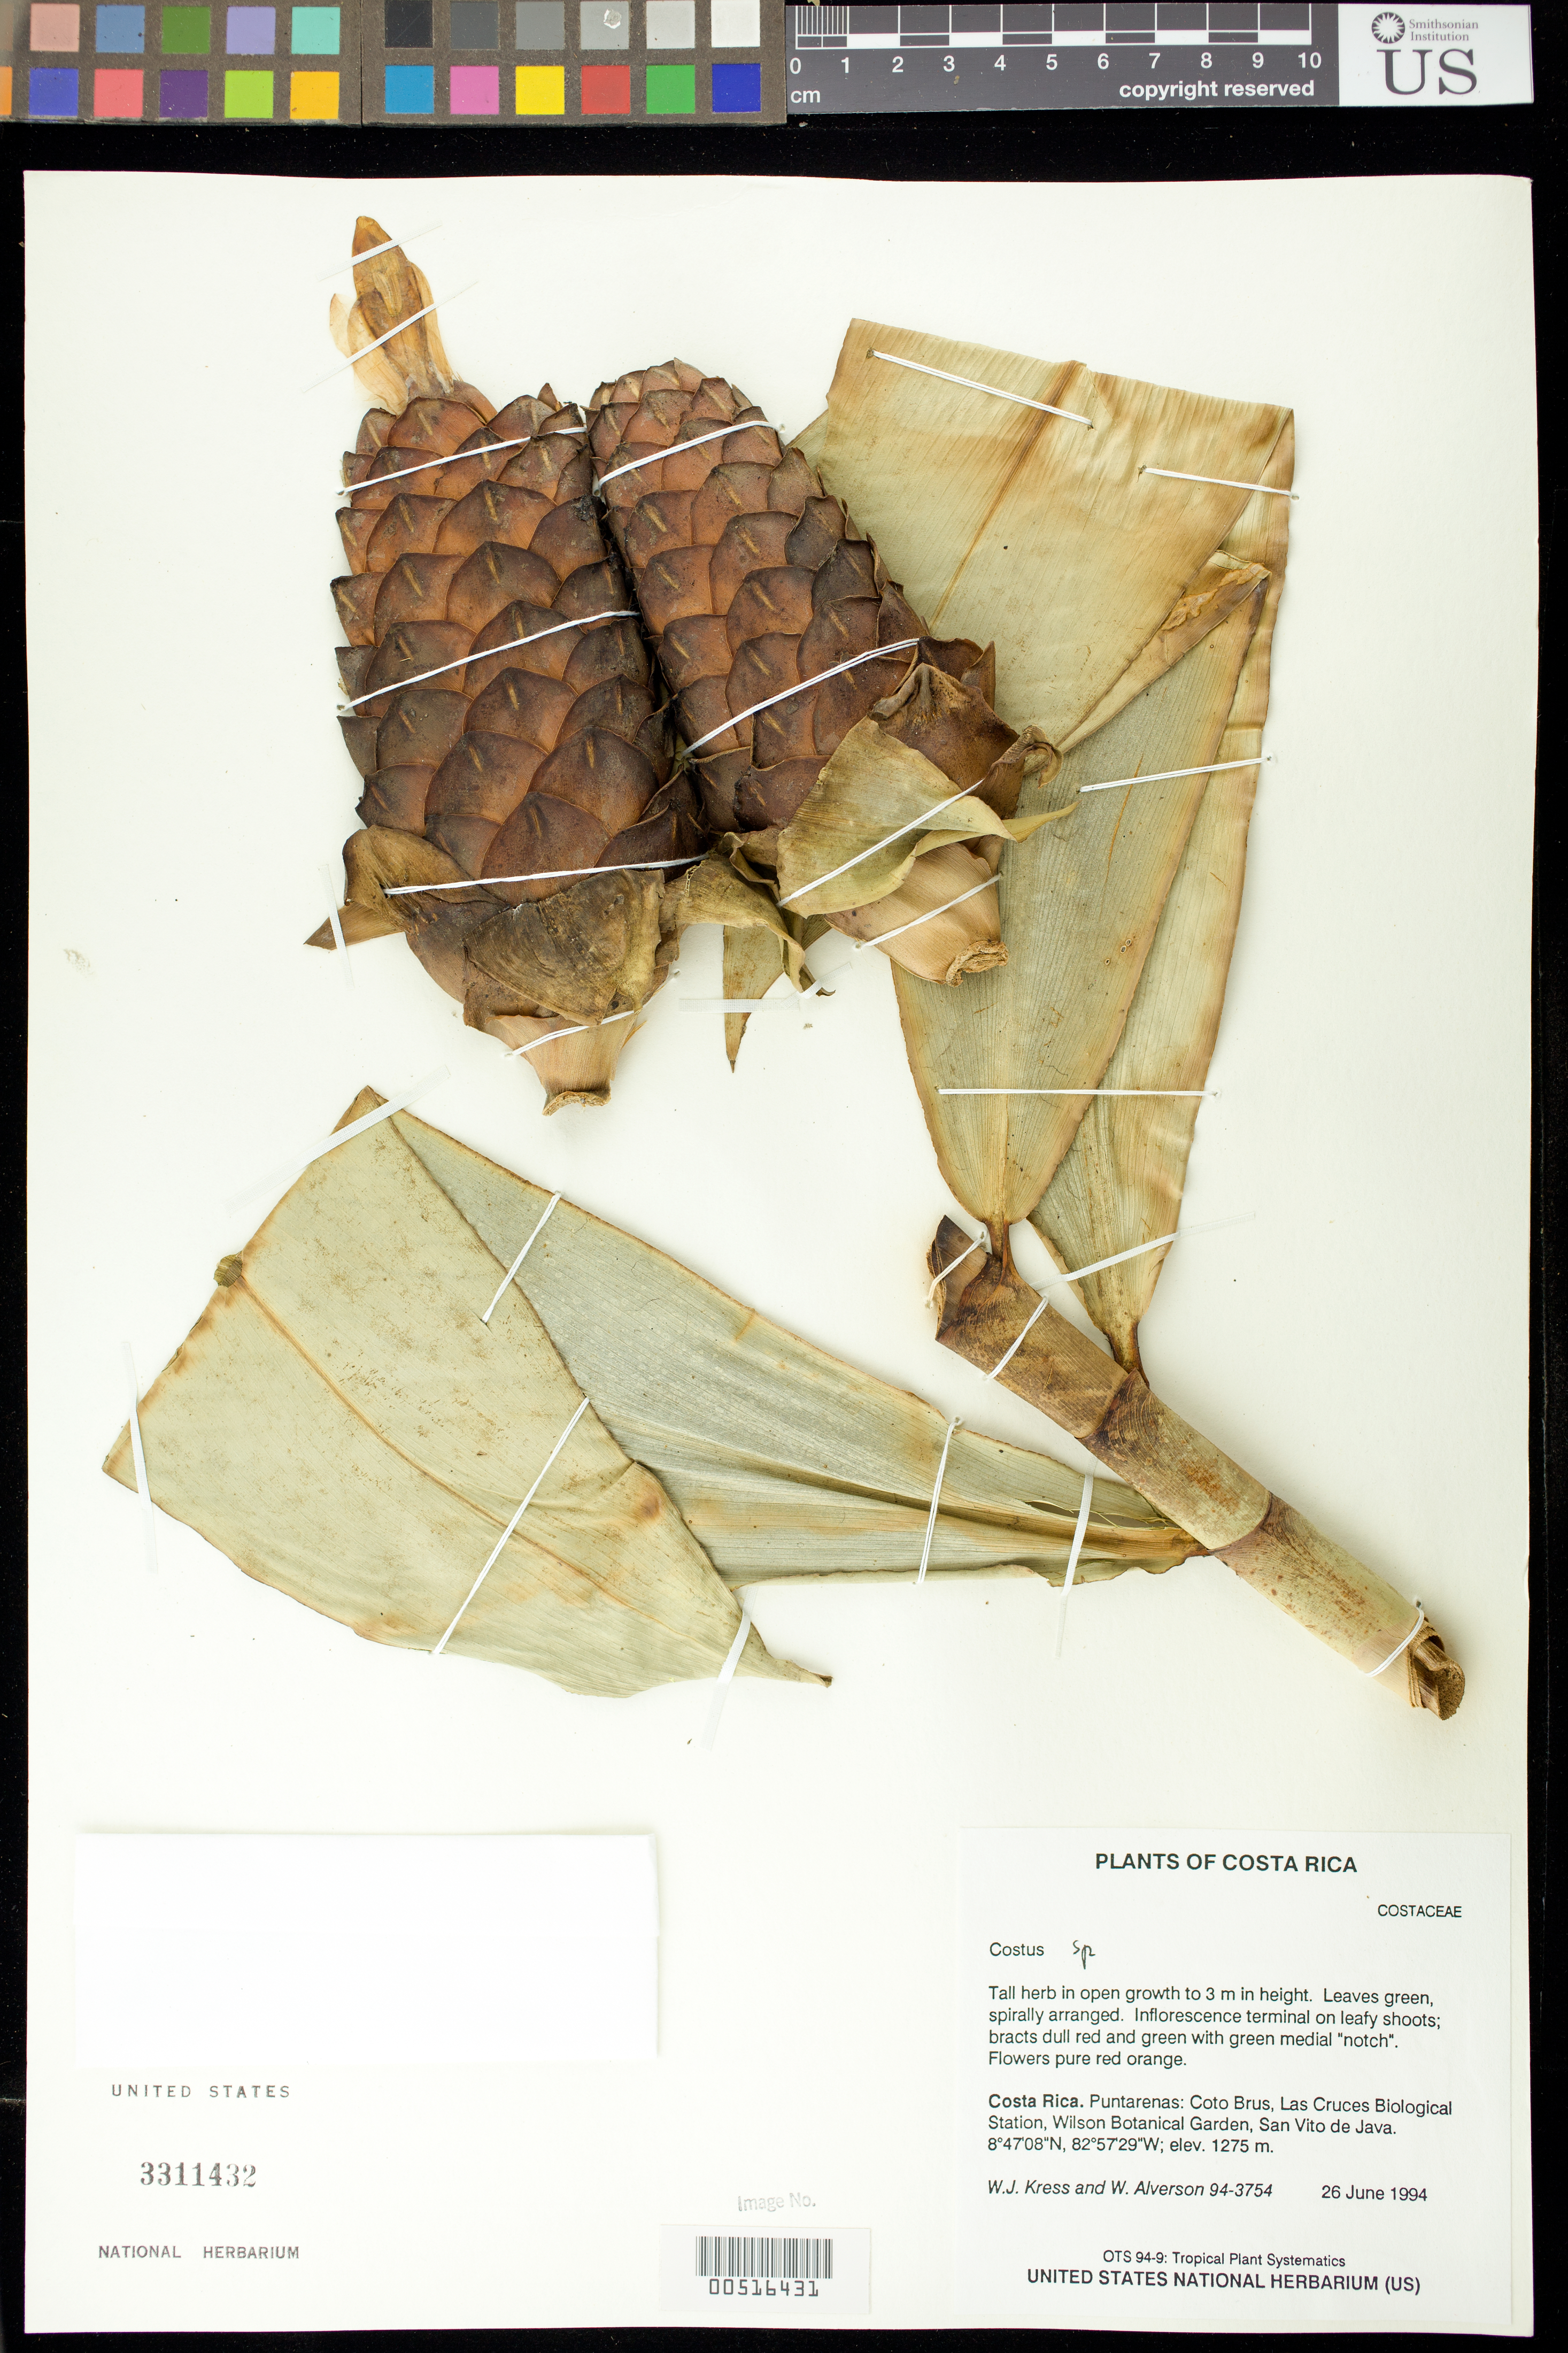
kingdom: Plantae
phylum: Tracheophyta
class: Liliopsida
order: Zingiberales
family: Costaceae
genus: Costus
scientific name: Costus sp.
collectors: W. J. Kress & W. S. Alverson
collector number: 94-3754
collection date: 1994-06-26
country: Costa Rica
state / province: Puntarenas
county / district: Coto Brus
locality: Las Cruces Biological Station, Wilson Botanical Garden, San Vito de Java.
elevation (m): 1275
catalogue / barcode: US 3311432